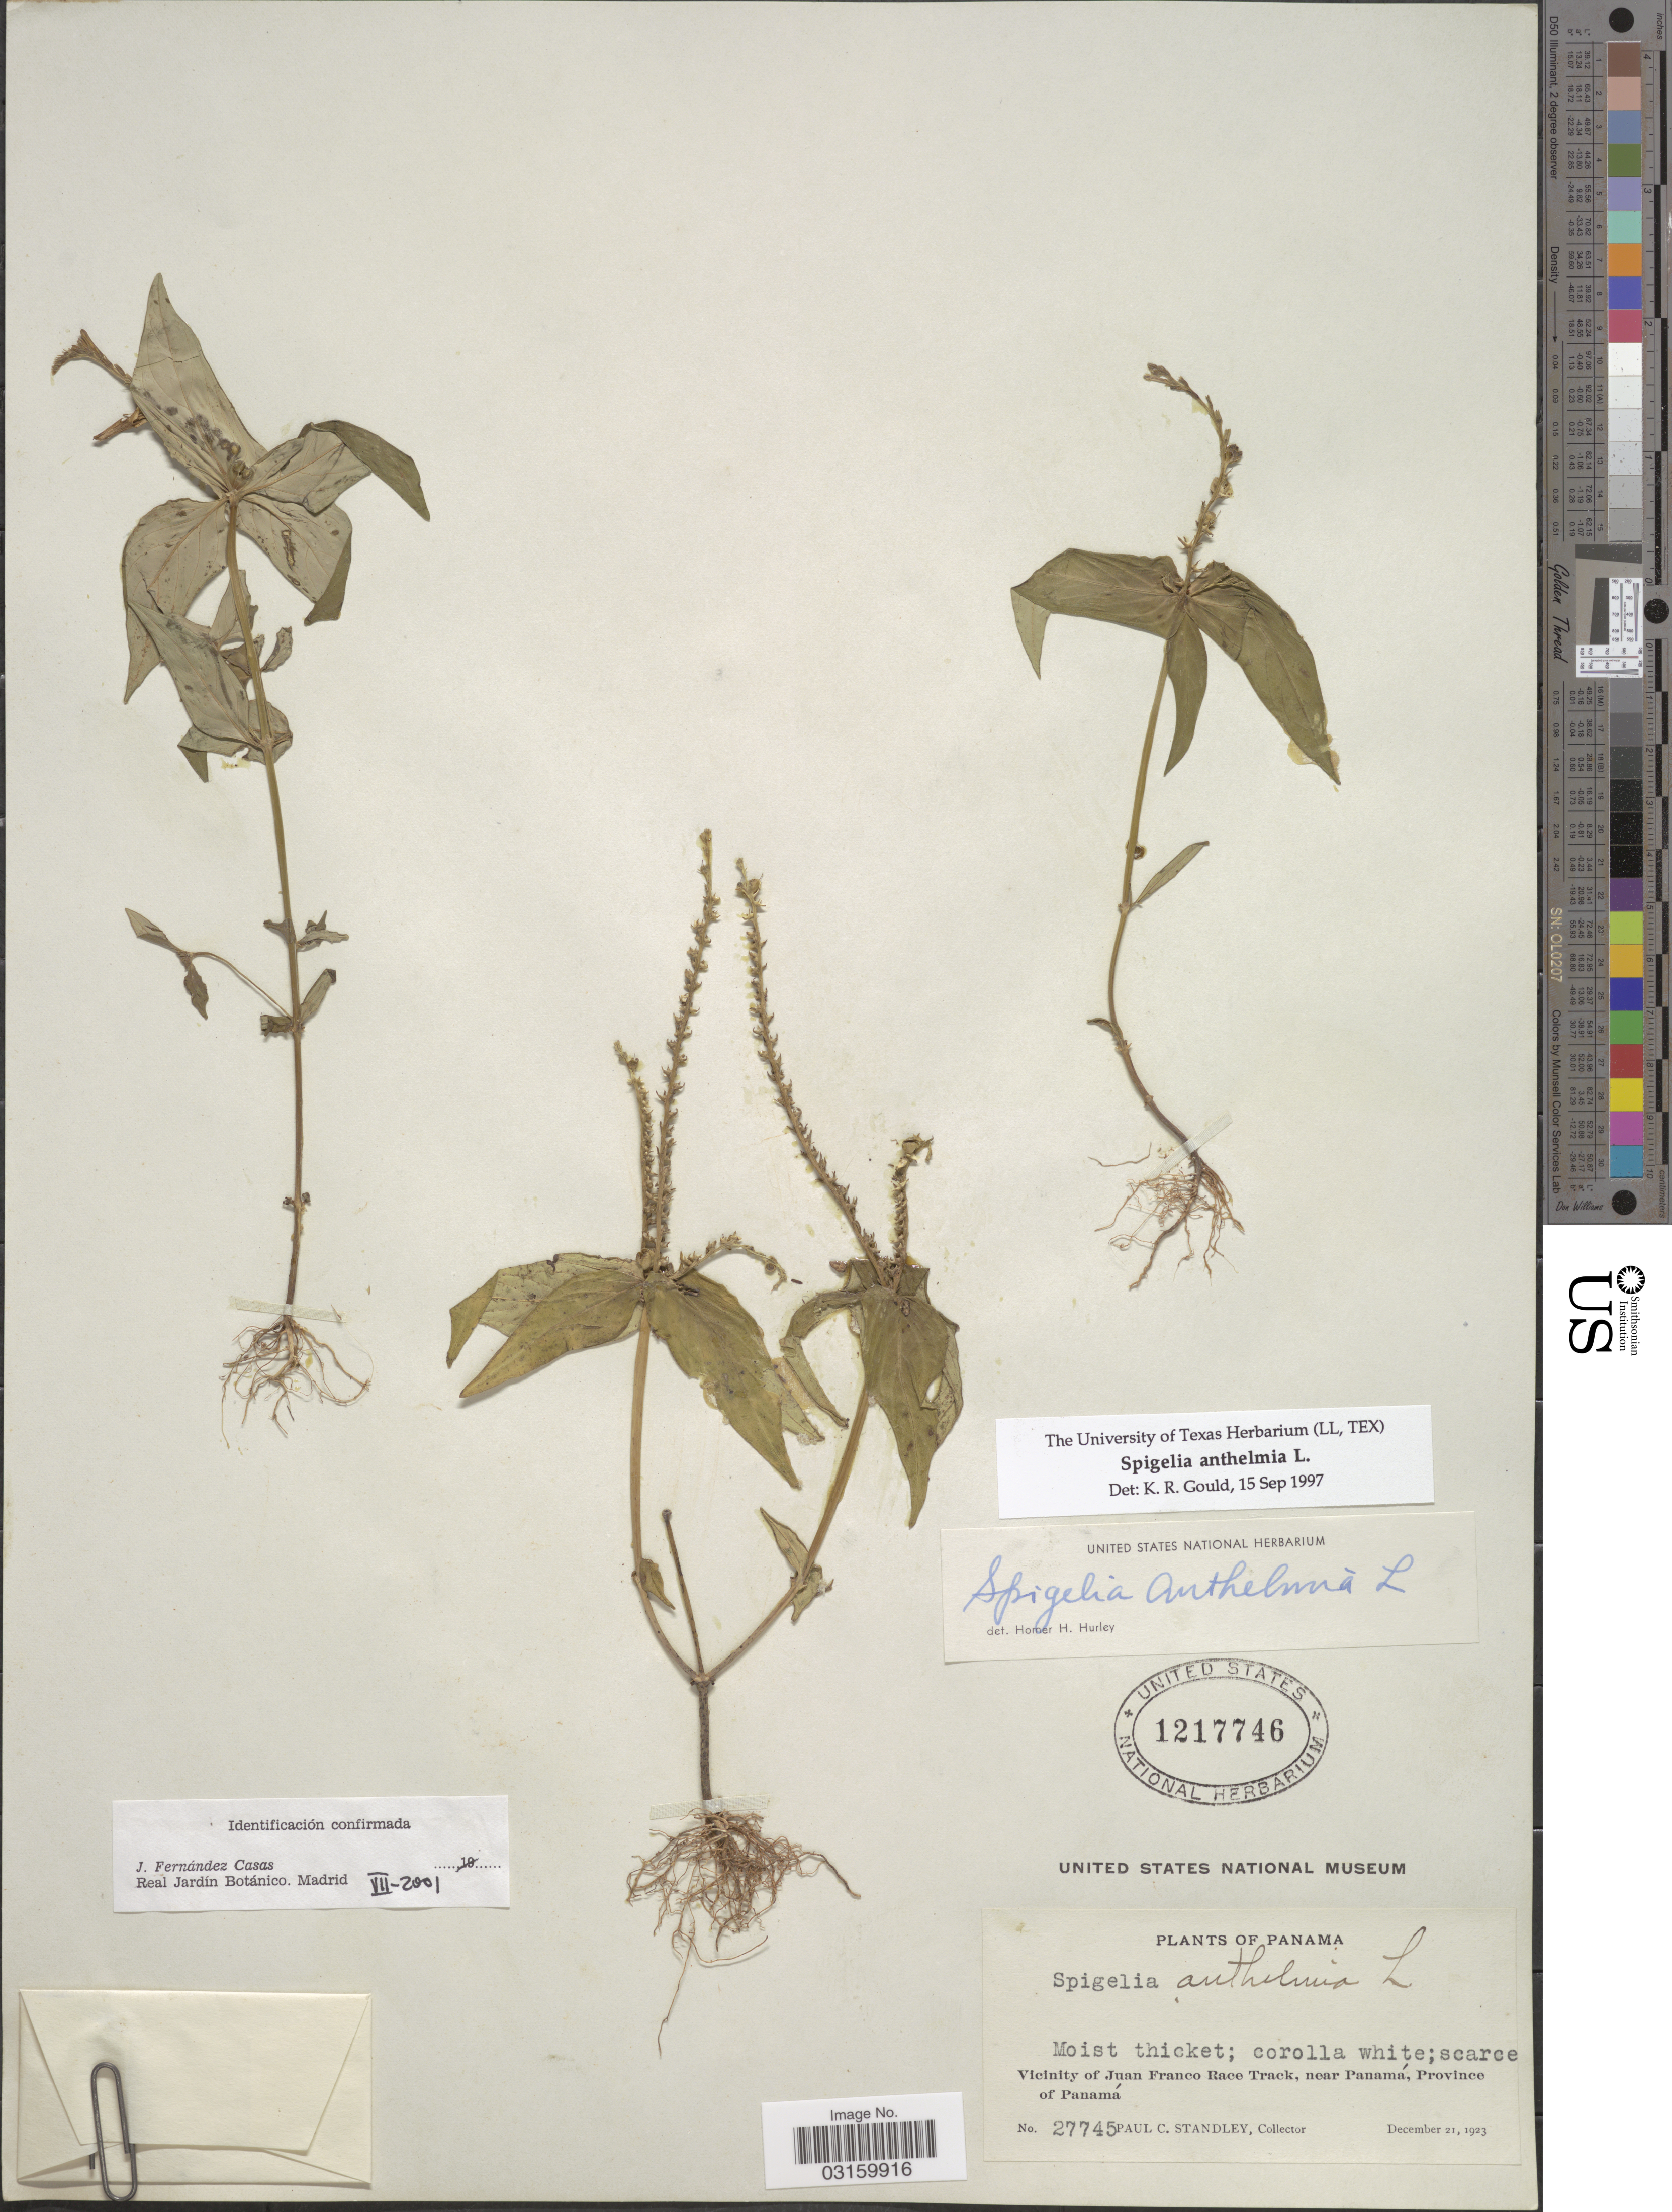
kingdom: Plantae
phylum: Tracheophyta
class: Magnoliopsida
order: Gentianales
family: Loganiaceae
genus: Spigelia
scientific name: Spigelia anthelmia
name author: L.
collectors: P. C. Standley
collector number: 27745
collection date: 1923-12-21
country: Panama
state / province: Panamá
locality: Vicinity of Juan Franco Race Track, near Panamá, Province of Panamá.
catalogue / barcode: US 1217746